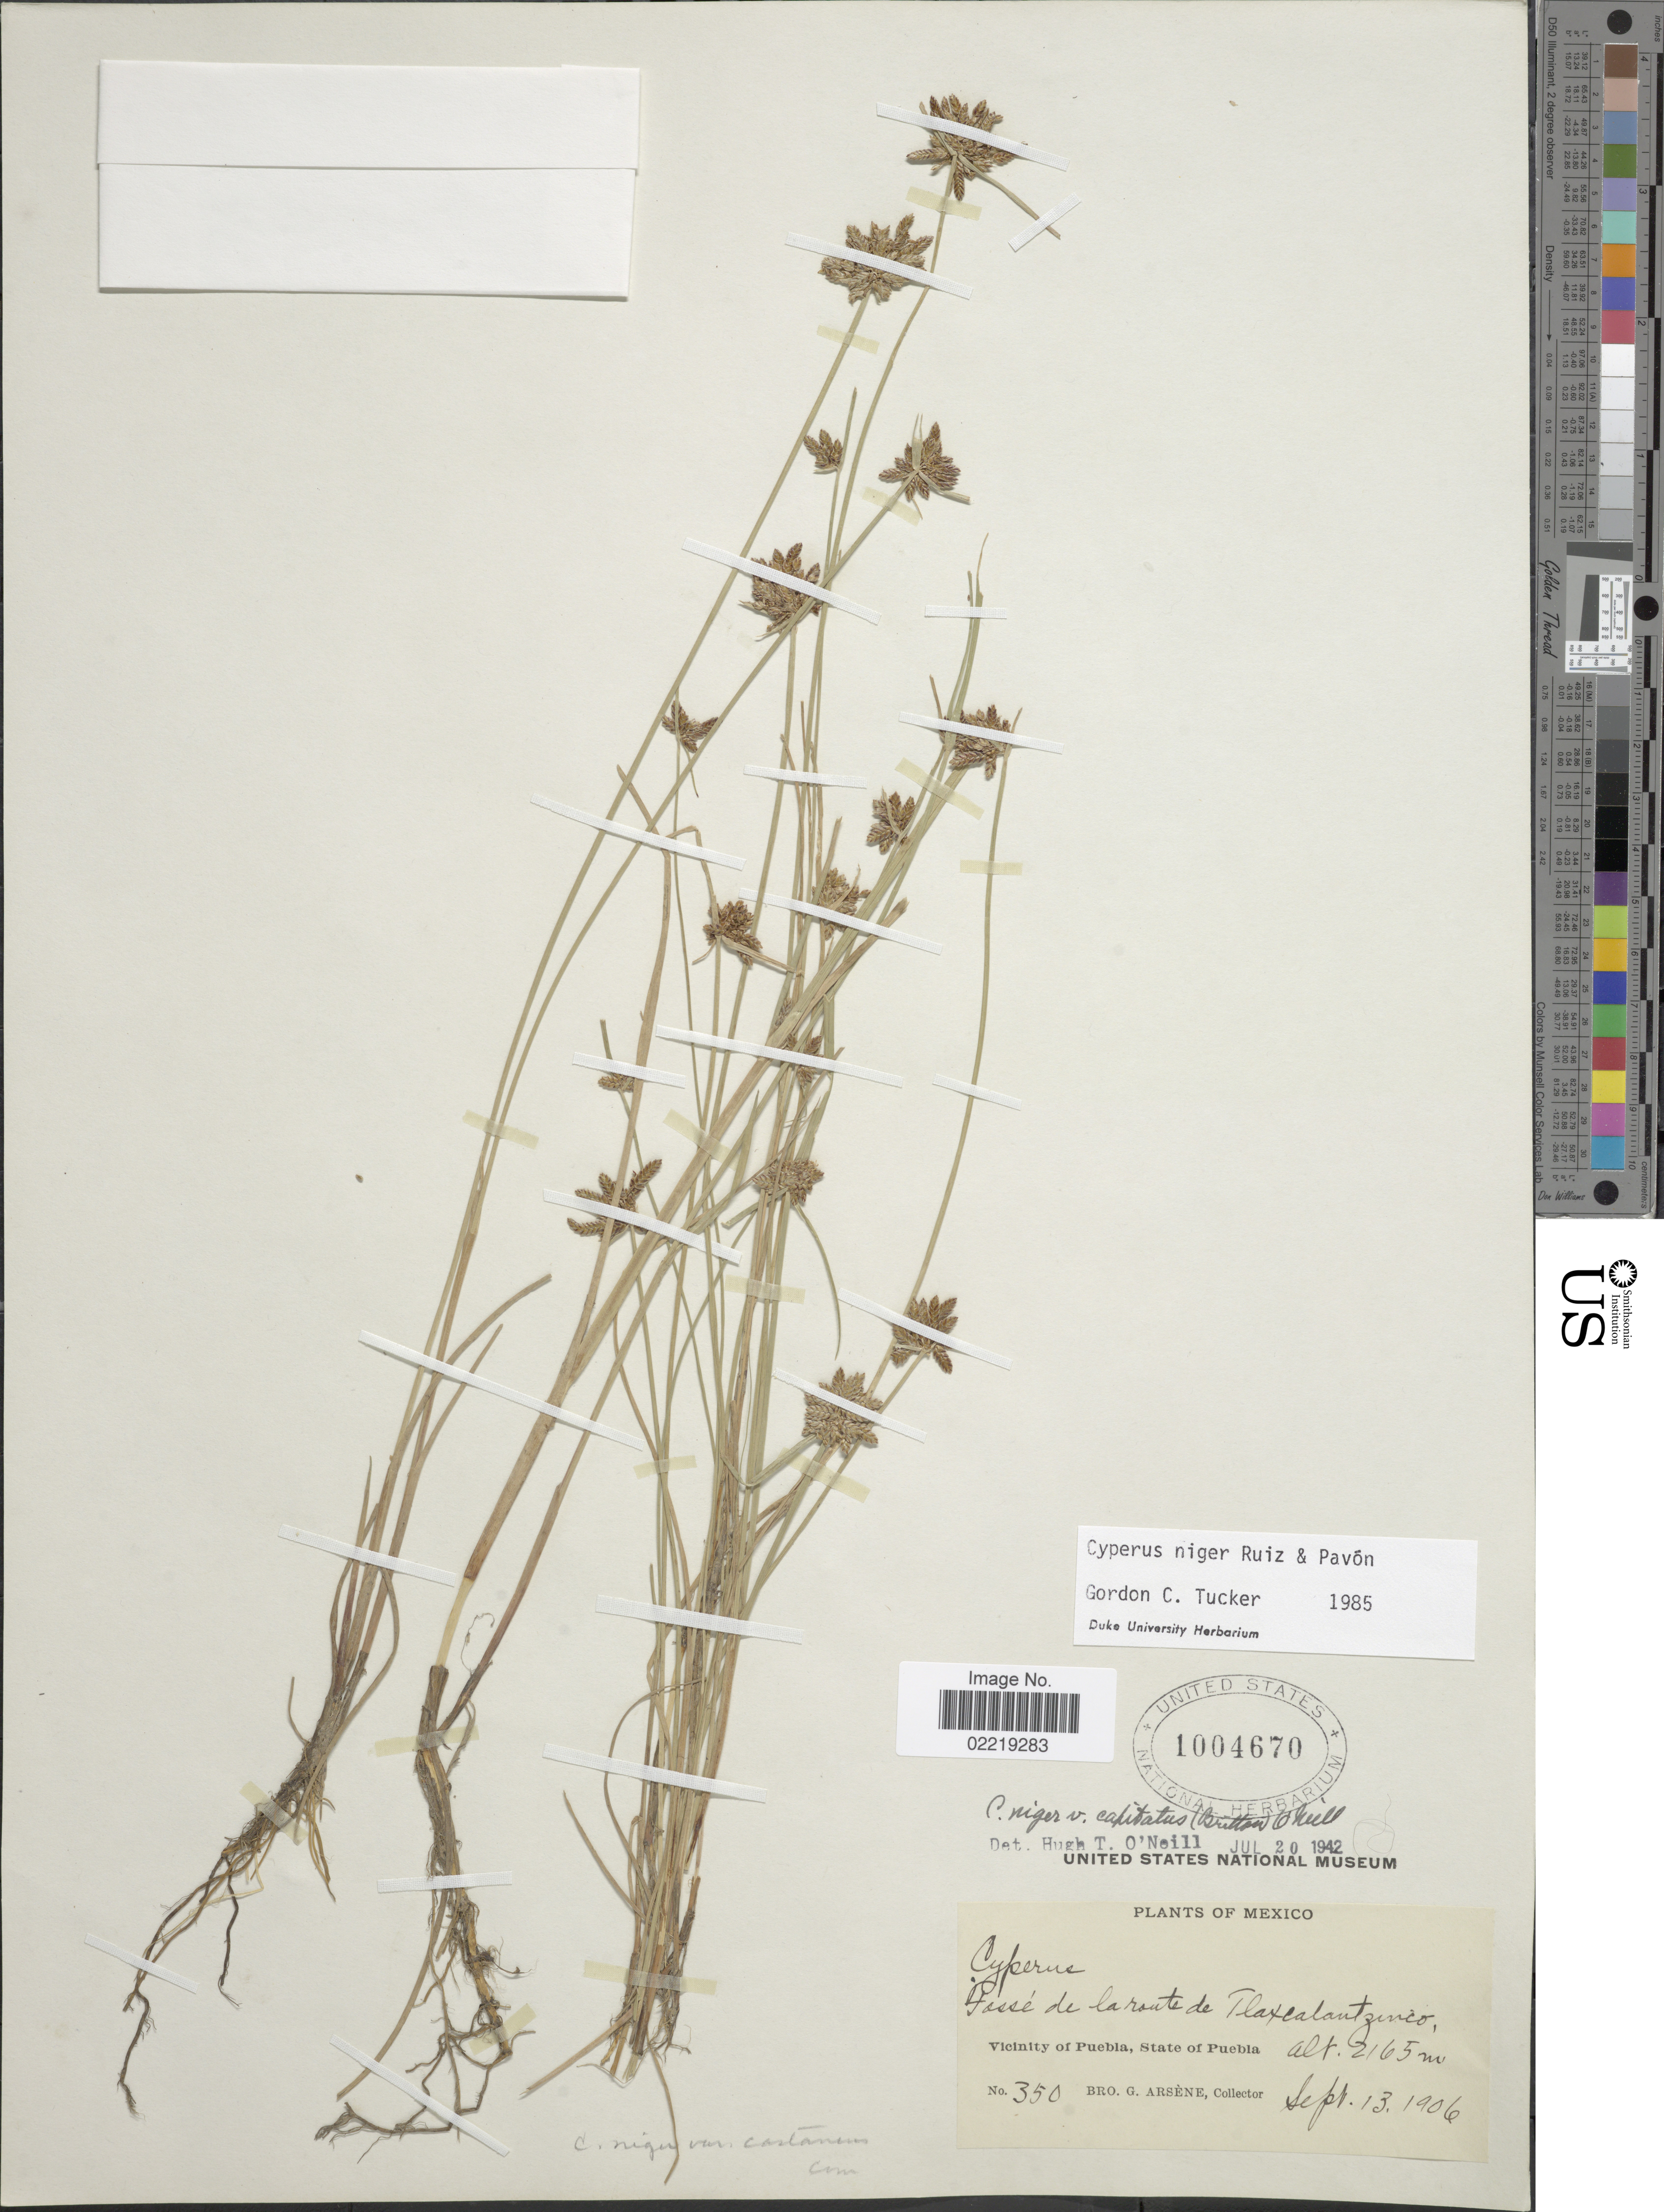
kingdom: Plantae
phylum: Tracheophyta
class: Liliopsida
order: Poales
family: Cyperaceae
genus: Cyperus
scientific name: Cyperus niger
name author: Ruiz & Pav.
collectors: Bro. G. Arsène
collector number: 350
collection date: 1906-09-13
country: Mexico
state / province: Puebla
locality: Fosse de la route de Tlaxcalantzinco, Vicinity of Puebla, State of Puebla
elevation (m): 2165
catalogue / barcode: US 1004670